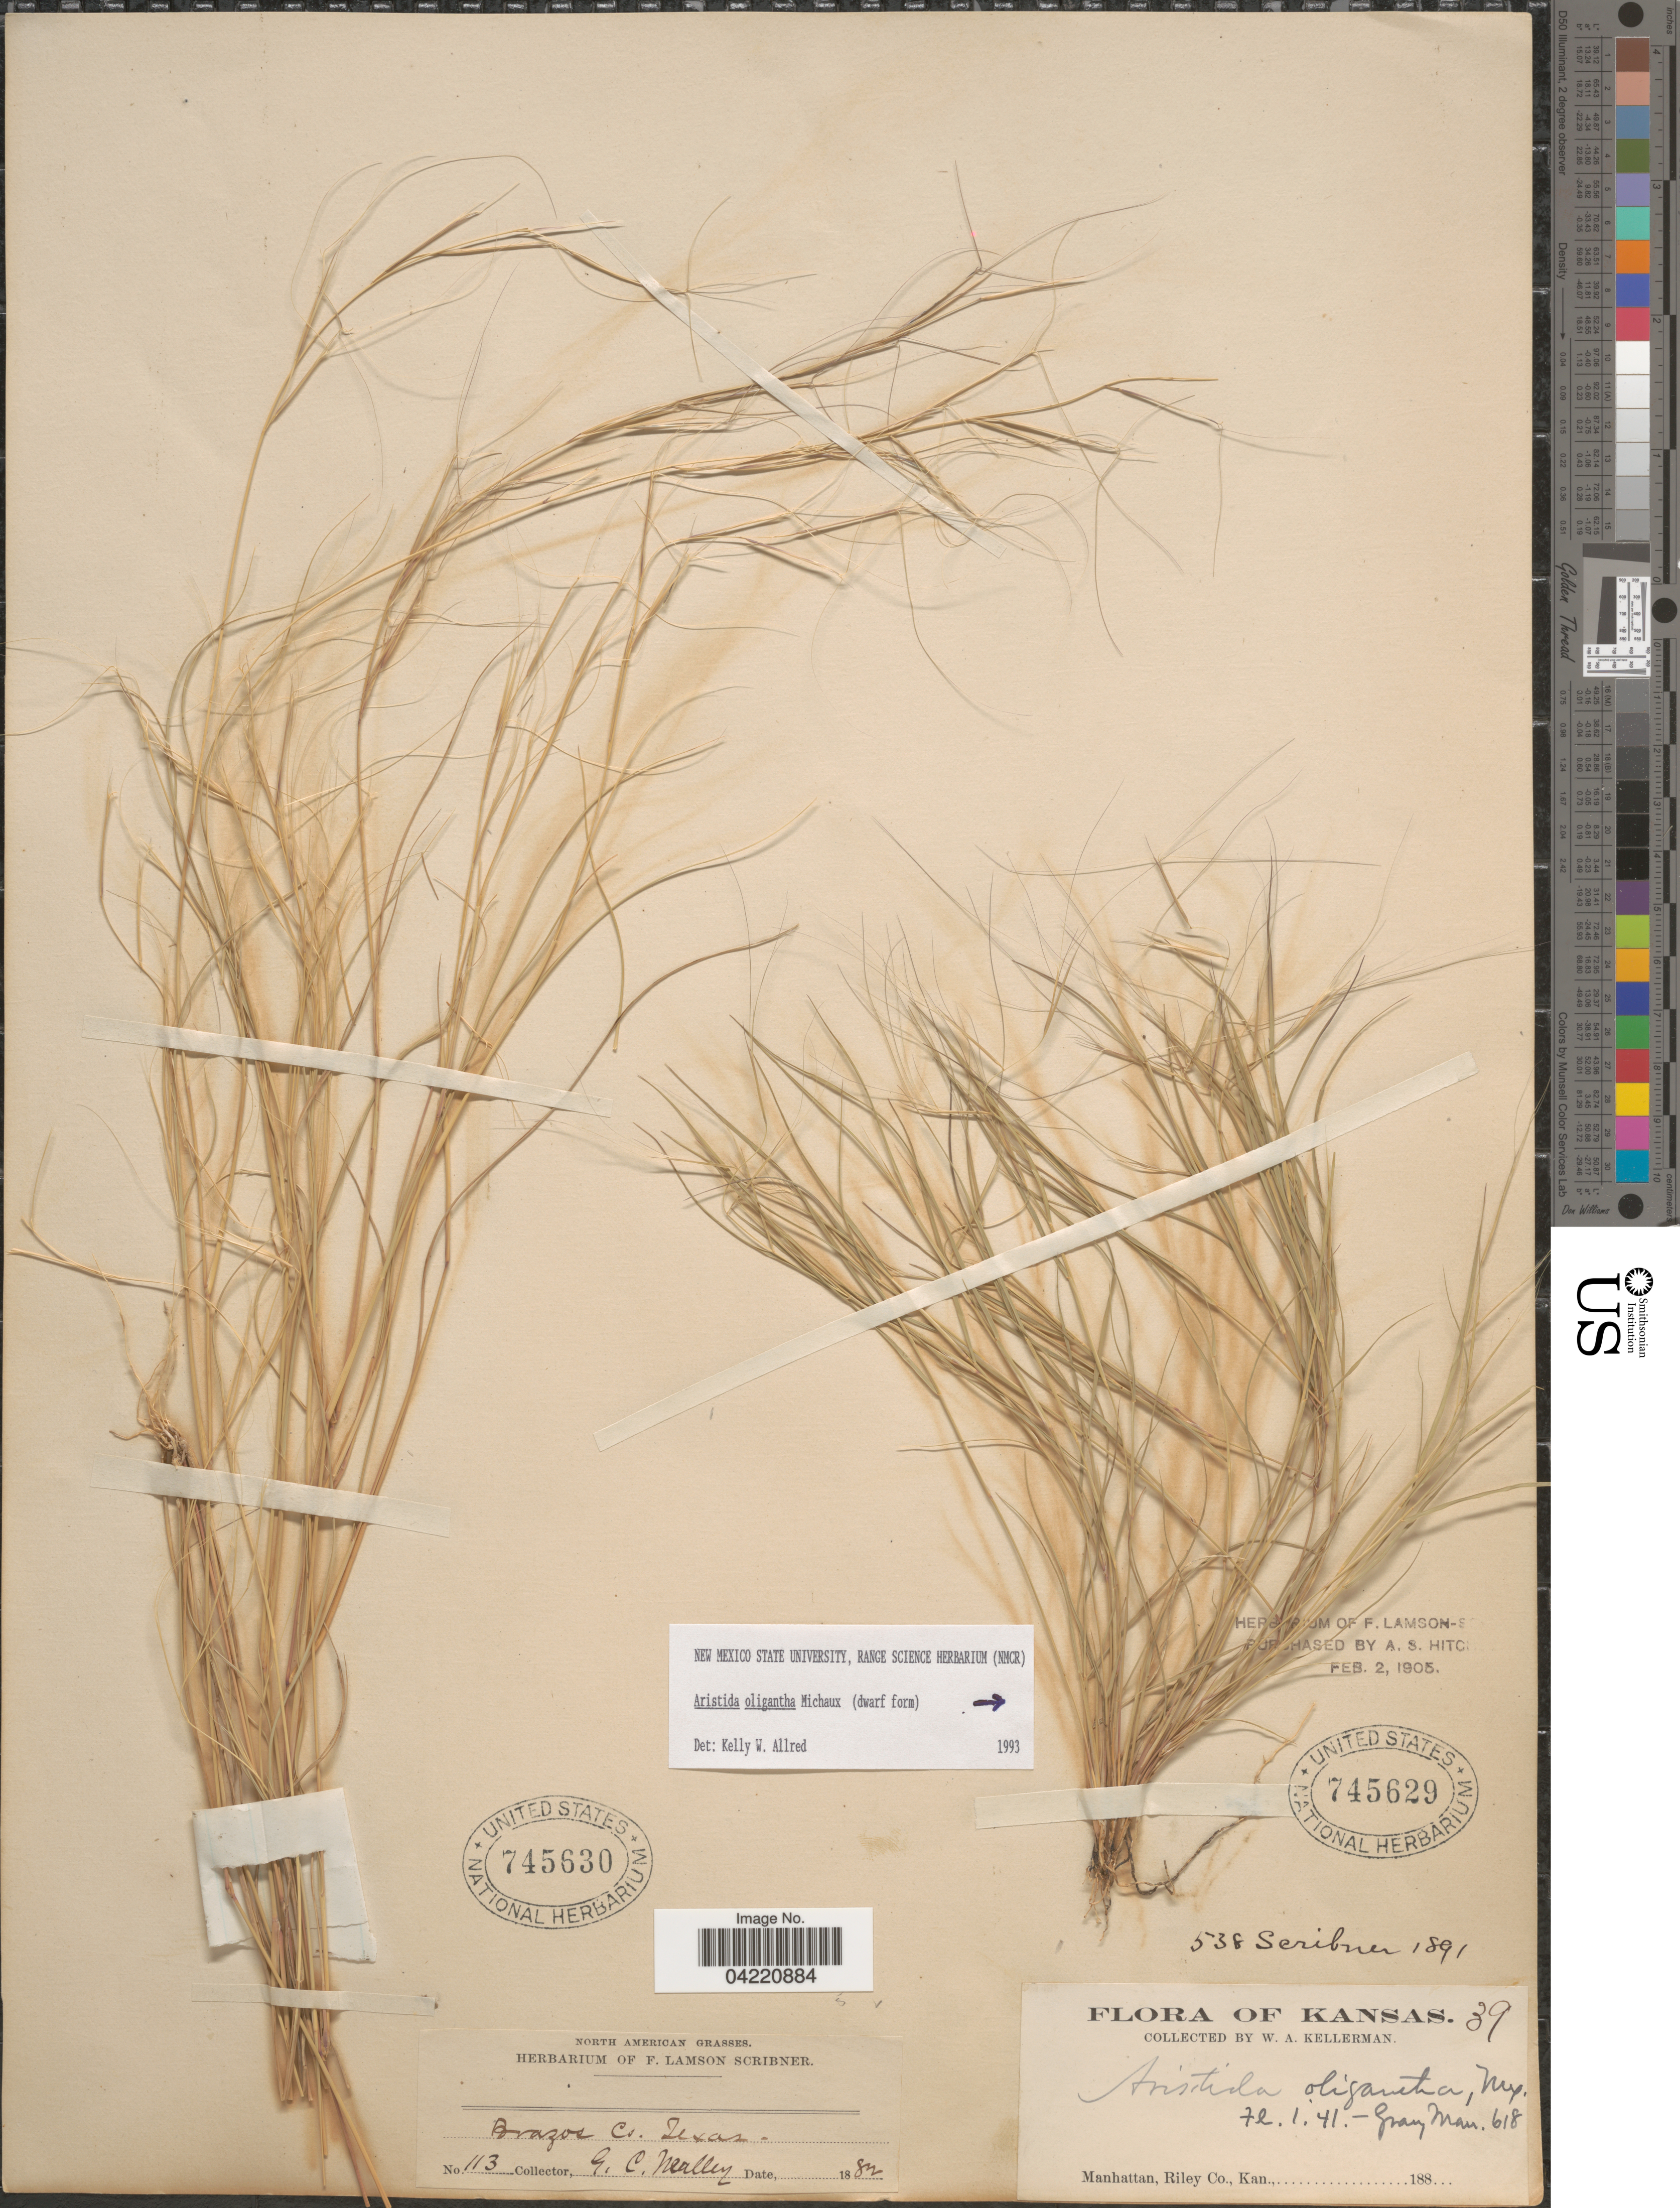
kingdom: Plantae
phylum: Tracheophyta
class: Liliopsida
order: Poales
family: Poaceae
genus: Aristida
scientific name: Aristida oligantha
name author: Michx.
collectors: W. Kellerman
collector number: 39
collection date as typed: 188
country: United States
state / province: Kansas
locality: Manhattan, Riley Co.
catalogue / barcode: US 745629-2